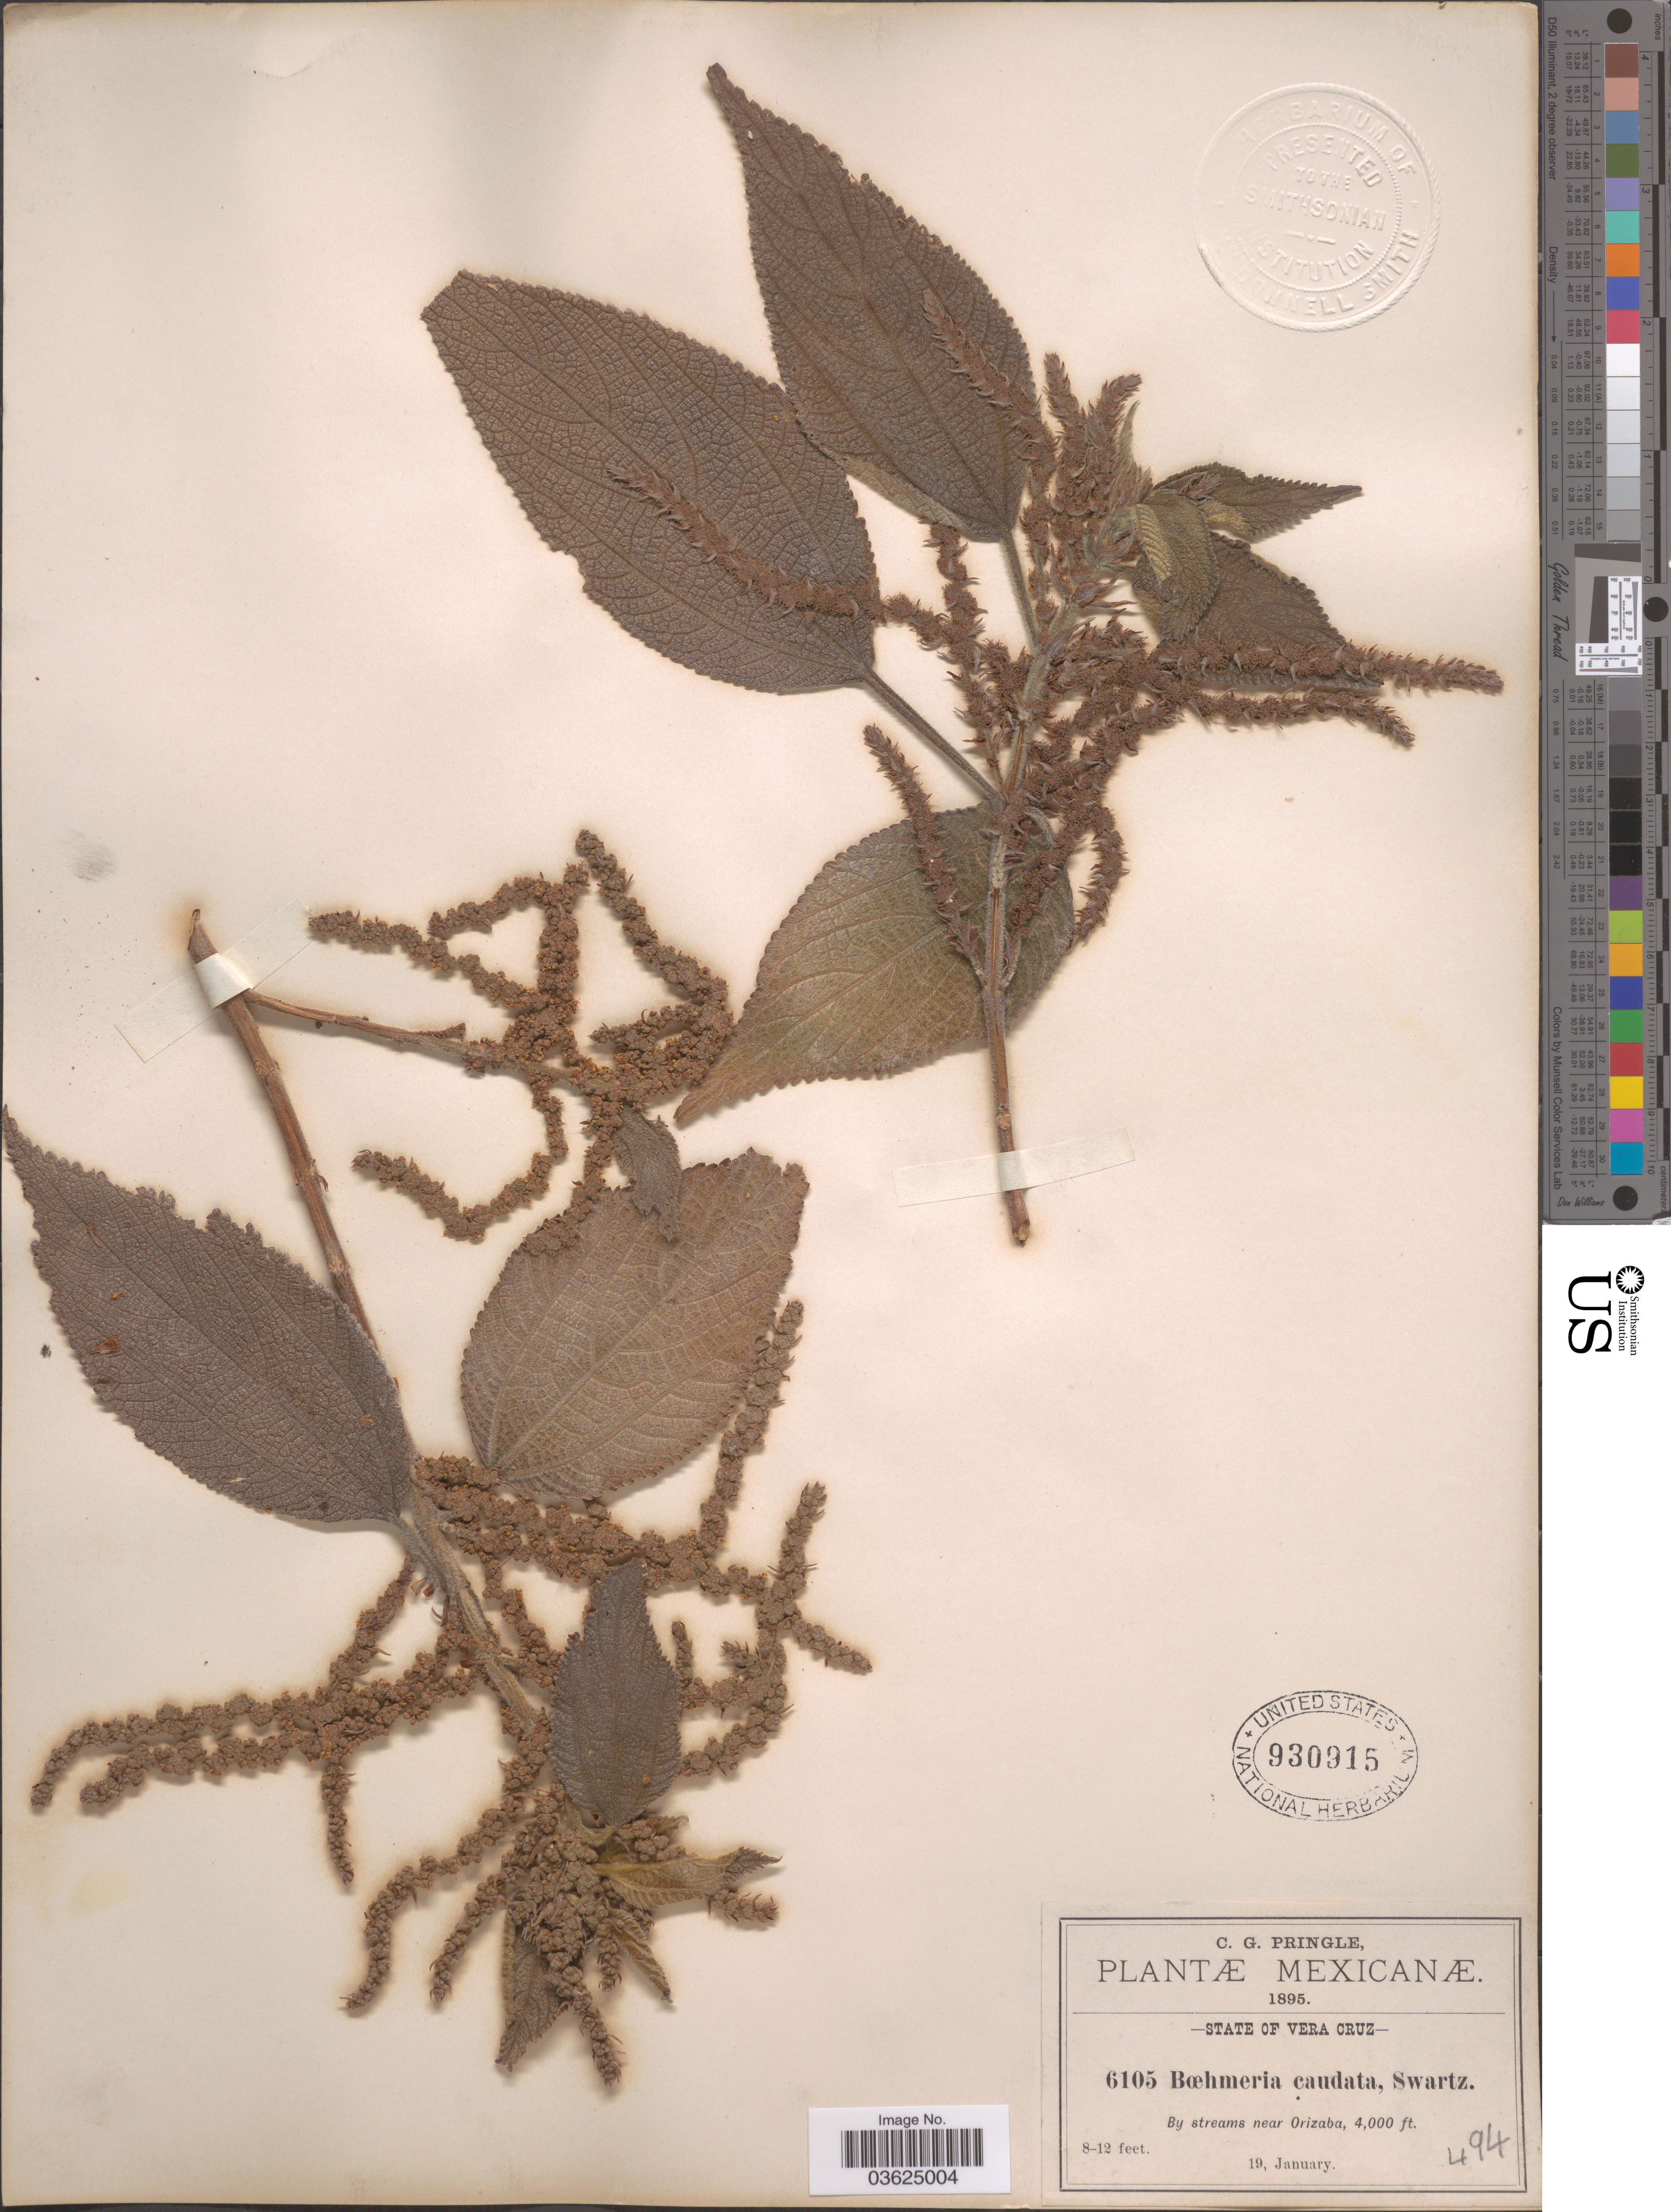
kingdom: Plantae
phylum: Tracheophyta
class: Magnoliopsida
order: Rosales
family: Urticaceae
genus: Boehmeria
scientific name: Boehmeria caudata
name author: Sw.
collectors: C. G. Pringle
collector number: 6105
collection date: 1895-01-19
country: Mexico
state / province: Veracruz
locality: State of Vera Cruz. By streams near Orizaba.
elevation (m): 1219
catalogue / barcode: US 930915